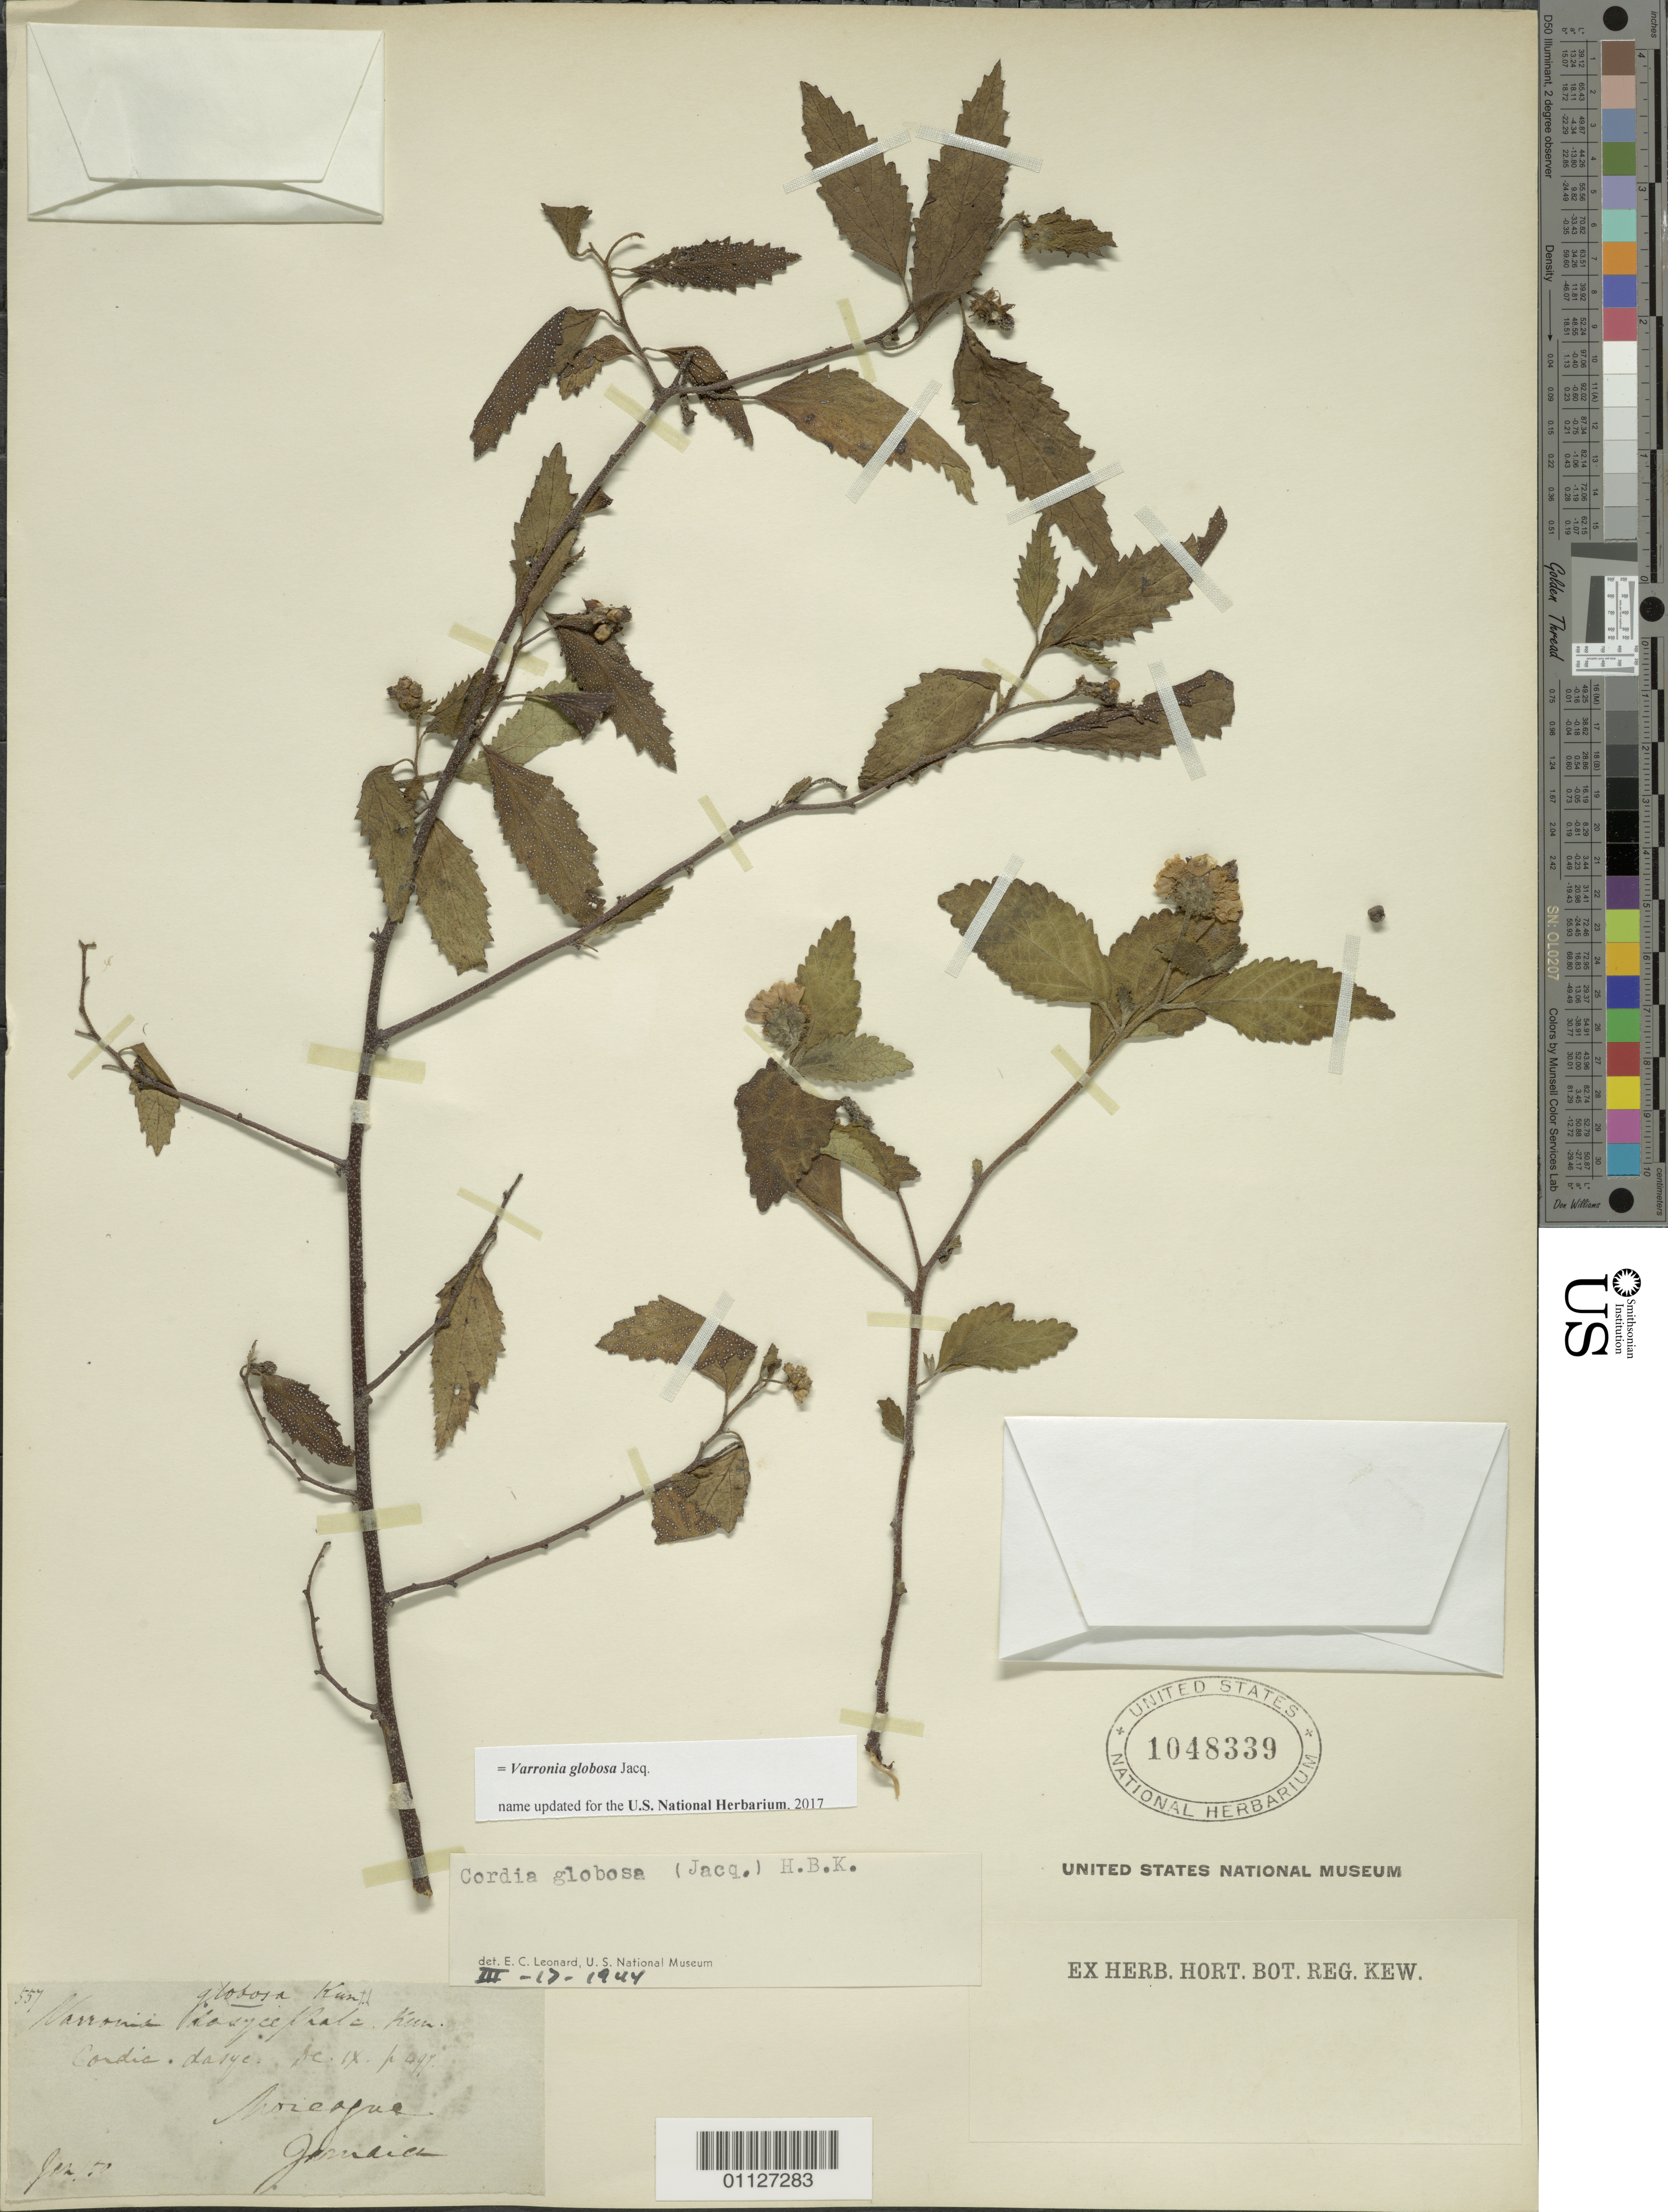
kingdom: Plantae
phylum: Tracheophyta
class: Magnoliopsida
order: Boraginales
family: Cordiaceae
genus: Varronia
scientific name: Varronia globosa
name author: Jacq.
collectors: R. C. Alexander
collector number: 557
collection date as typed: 01 Jan 1850 to 31 Jan 1850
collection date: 1850-01-01/1850-01-31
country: Jamaica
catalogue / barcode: US 1048339